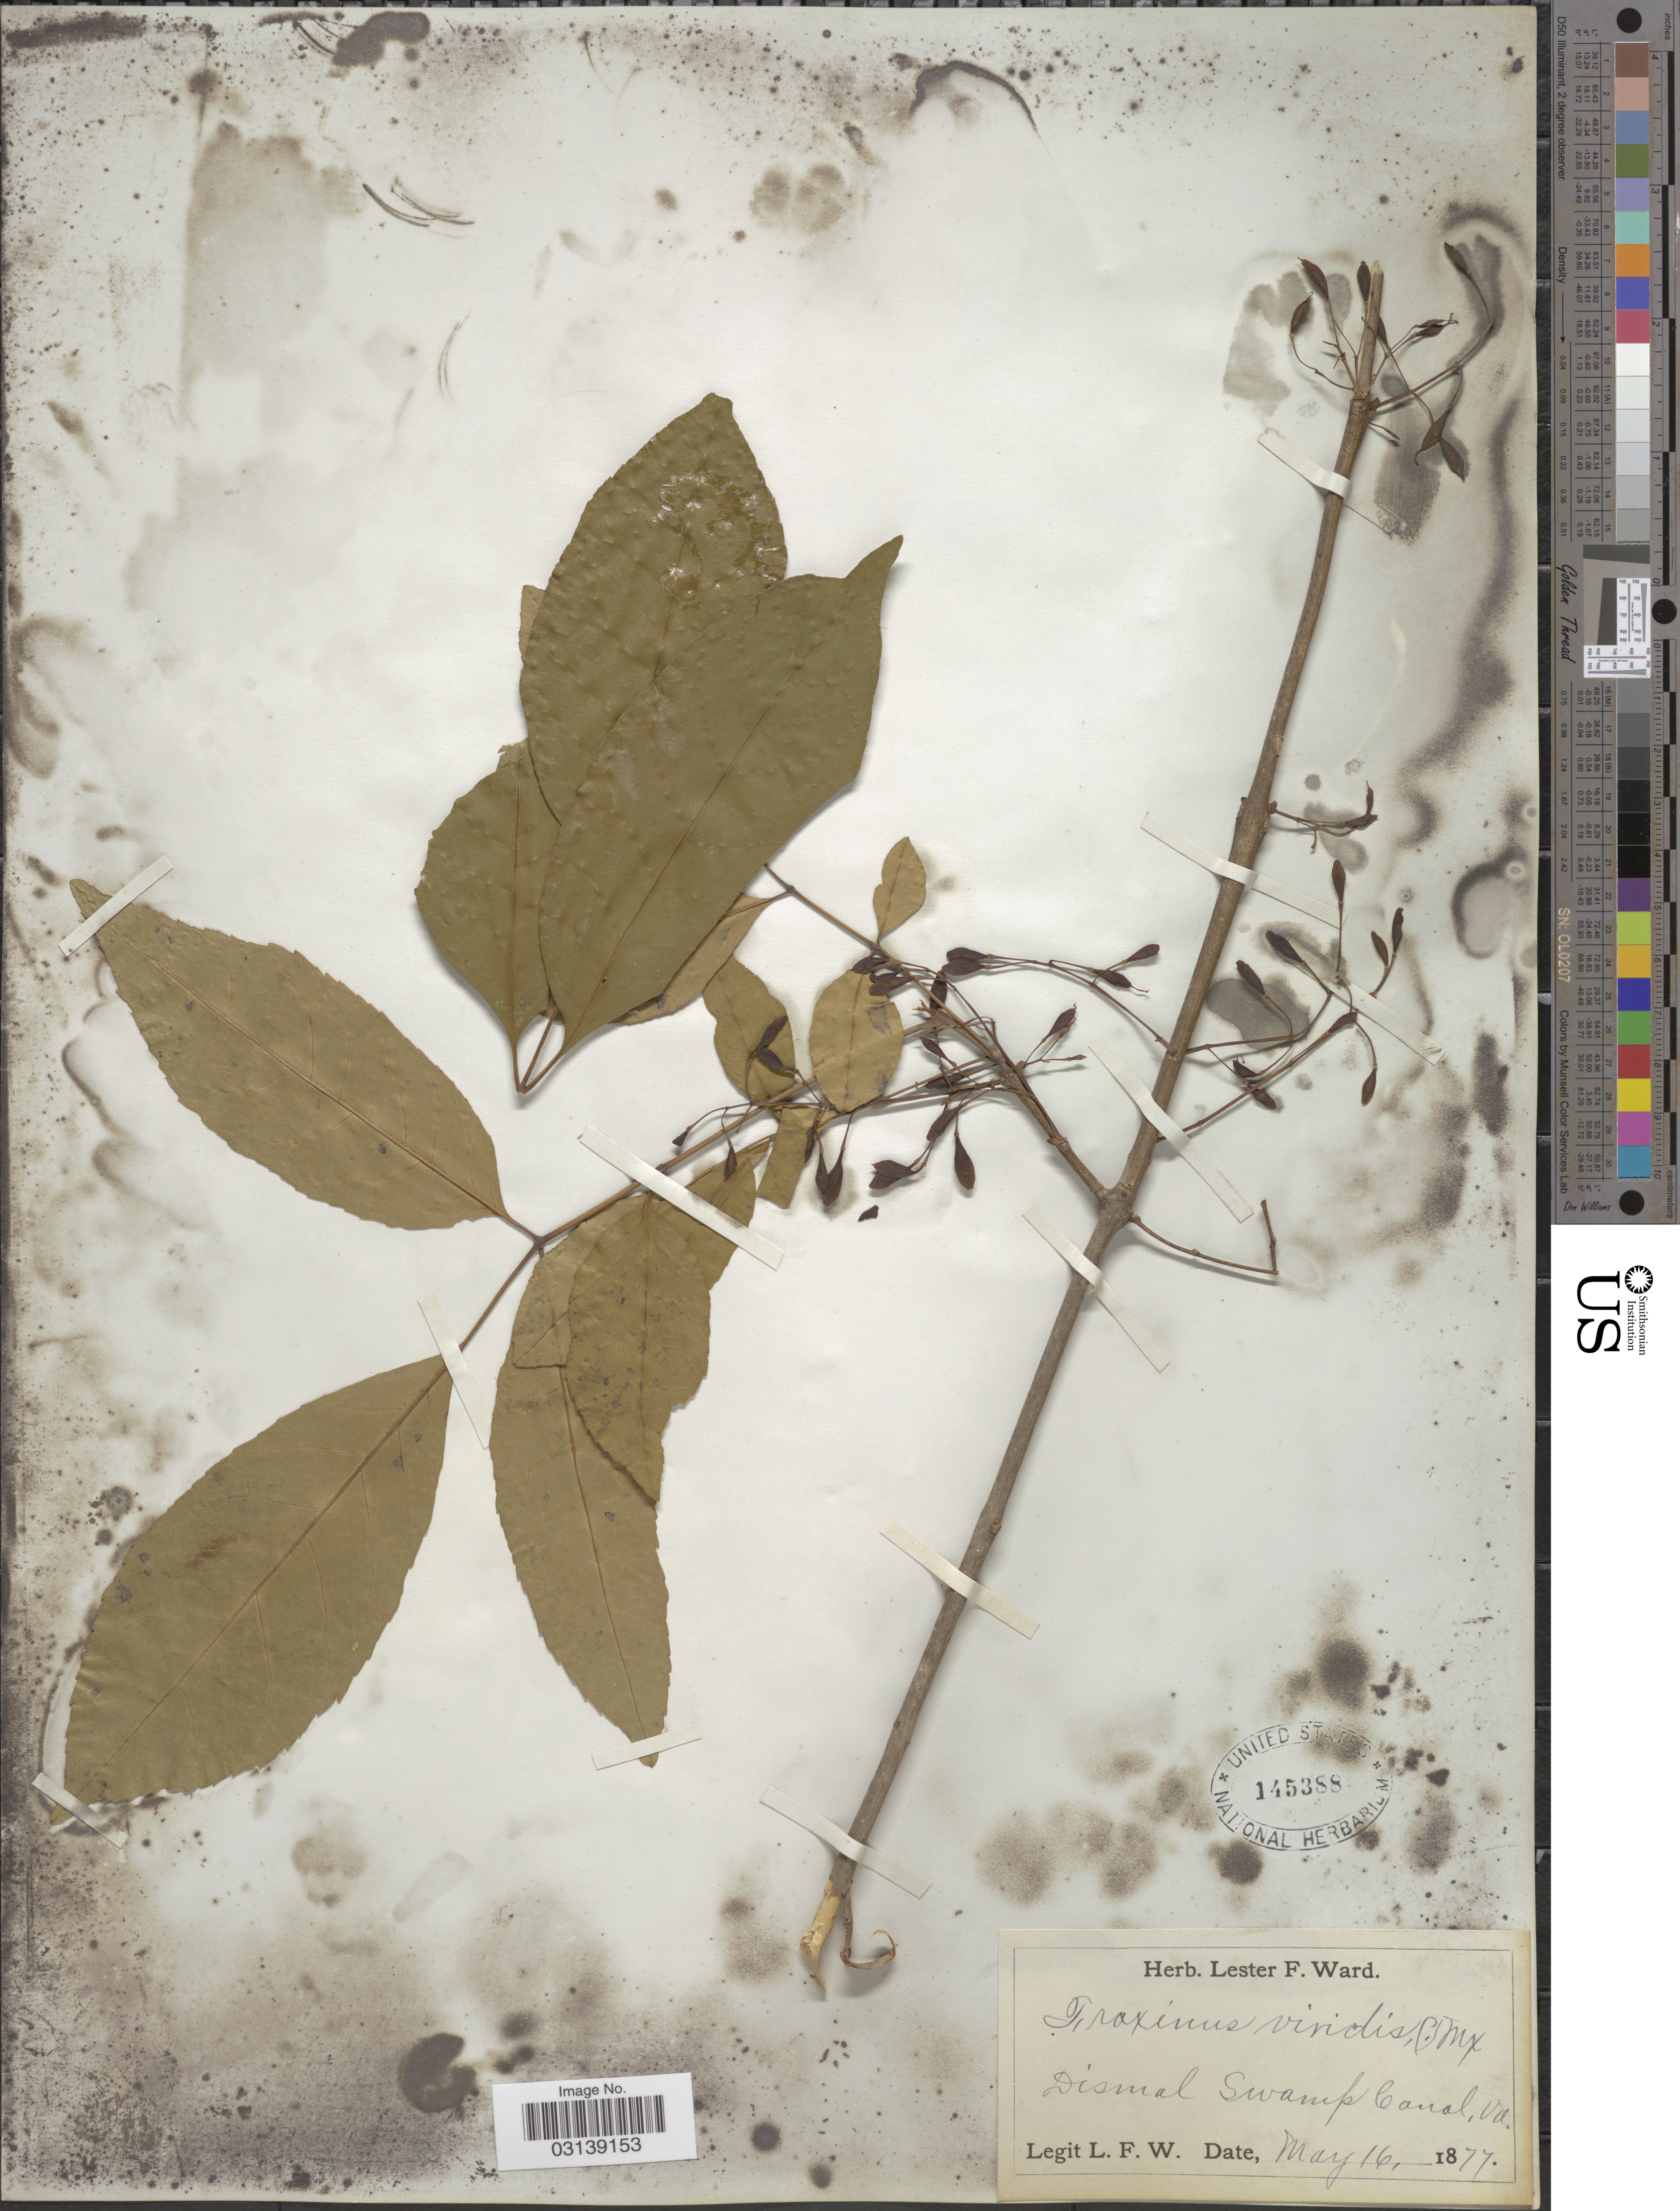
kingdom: Plantae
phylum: Tracheophyta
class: Magnoliopsida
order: Lamiales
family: Oleaceae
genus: Fraxinus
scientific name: Fraxinus pennsylvanica var. lanceolata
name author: Sarg.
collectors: L. F. Ward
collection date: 1877-05-16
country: United States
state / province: Virginia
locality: Dismal Swamp Canal.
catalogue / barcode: US 145388